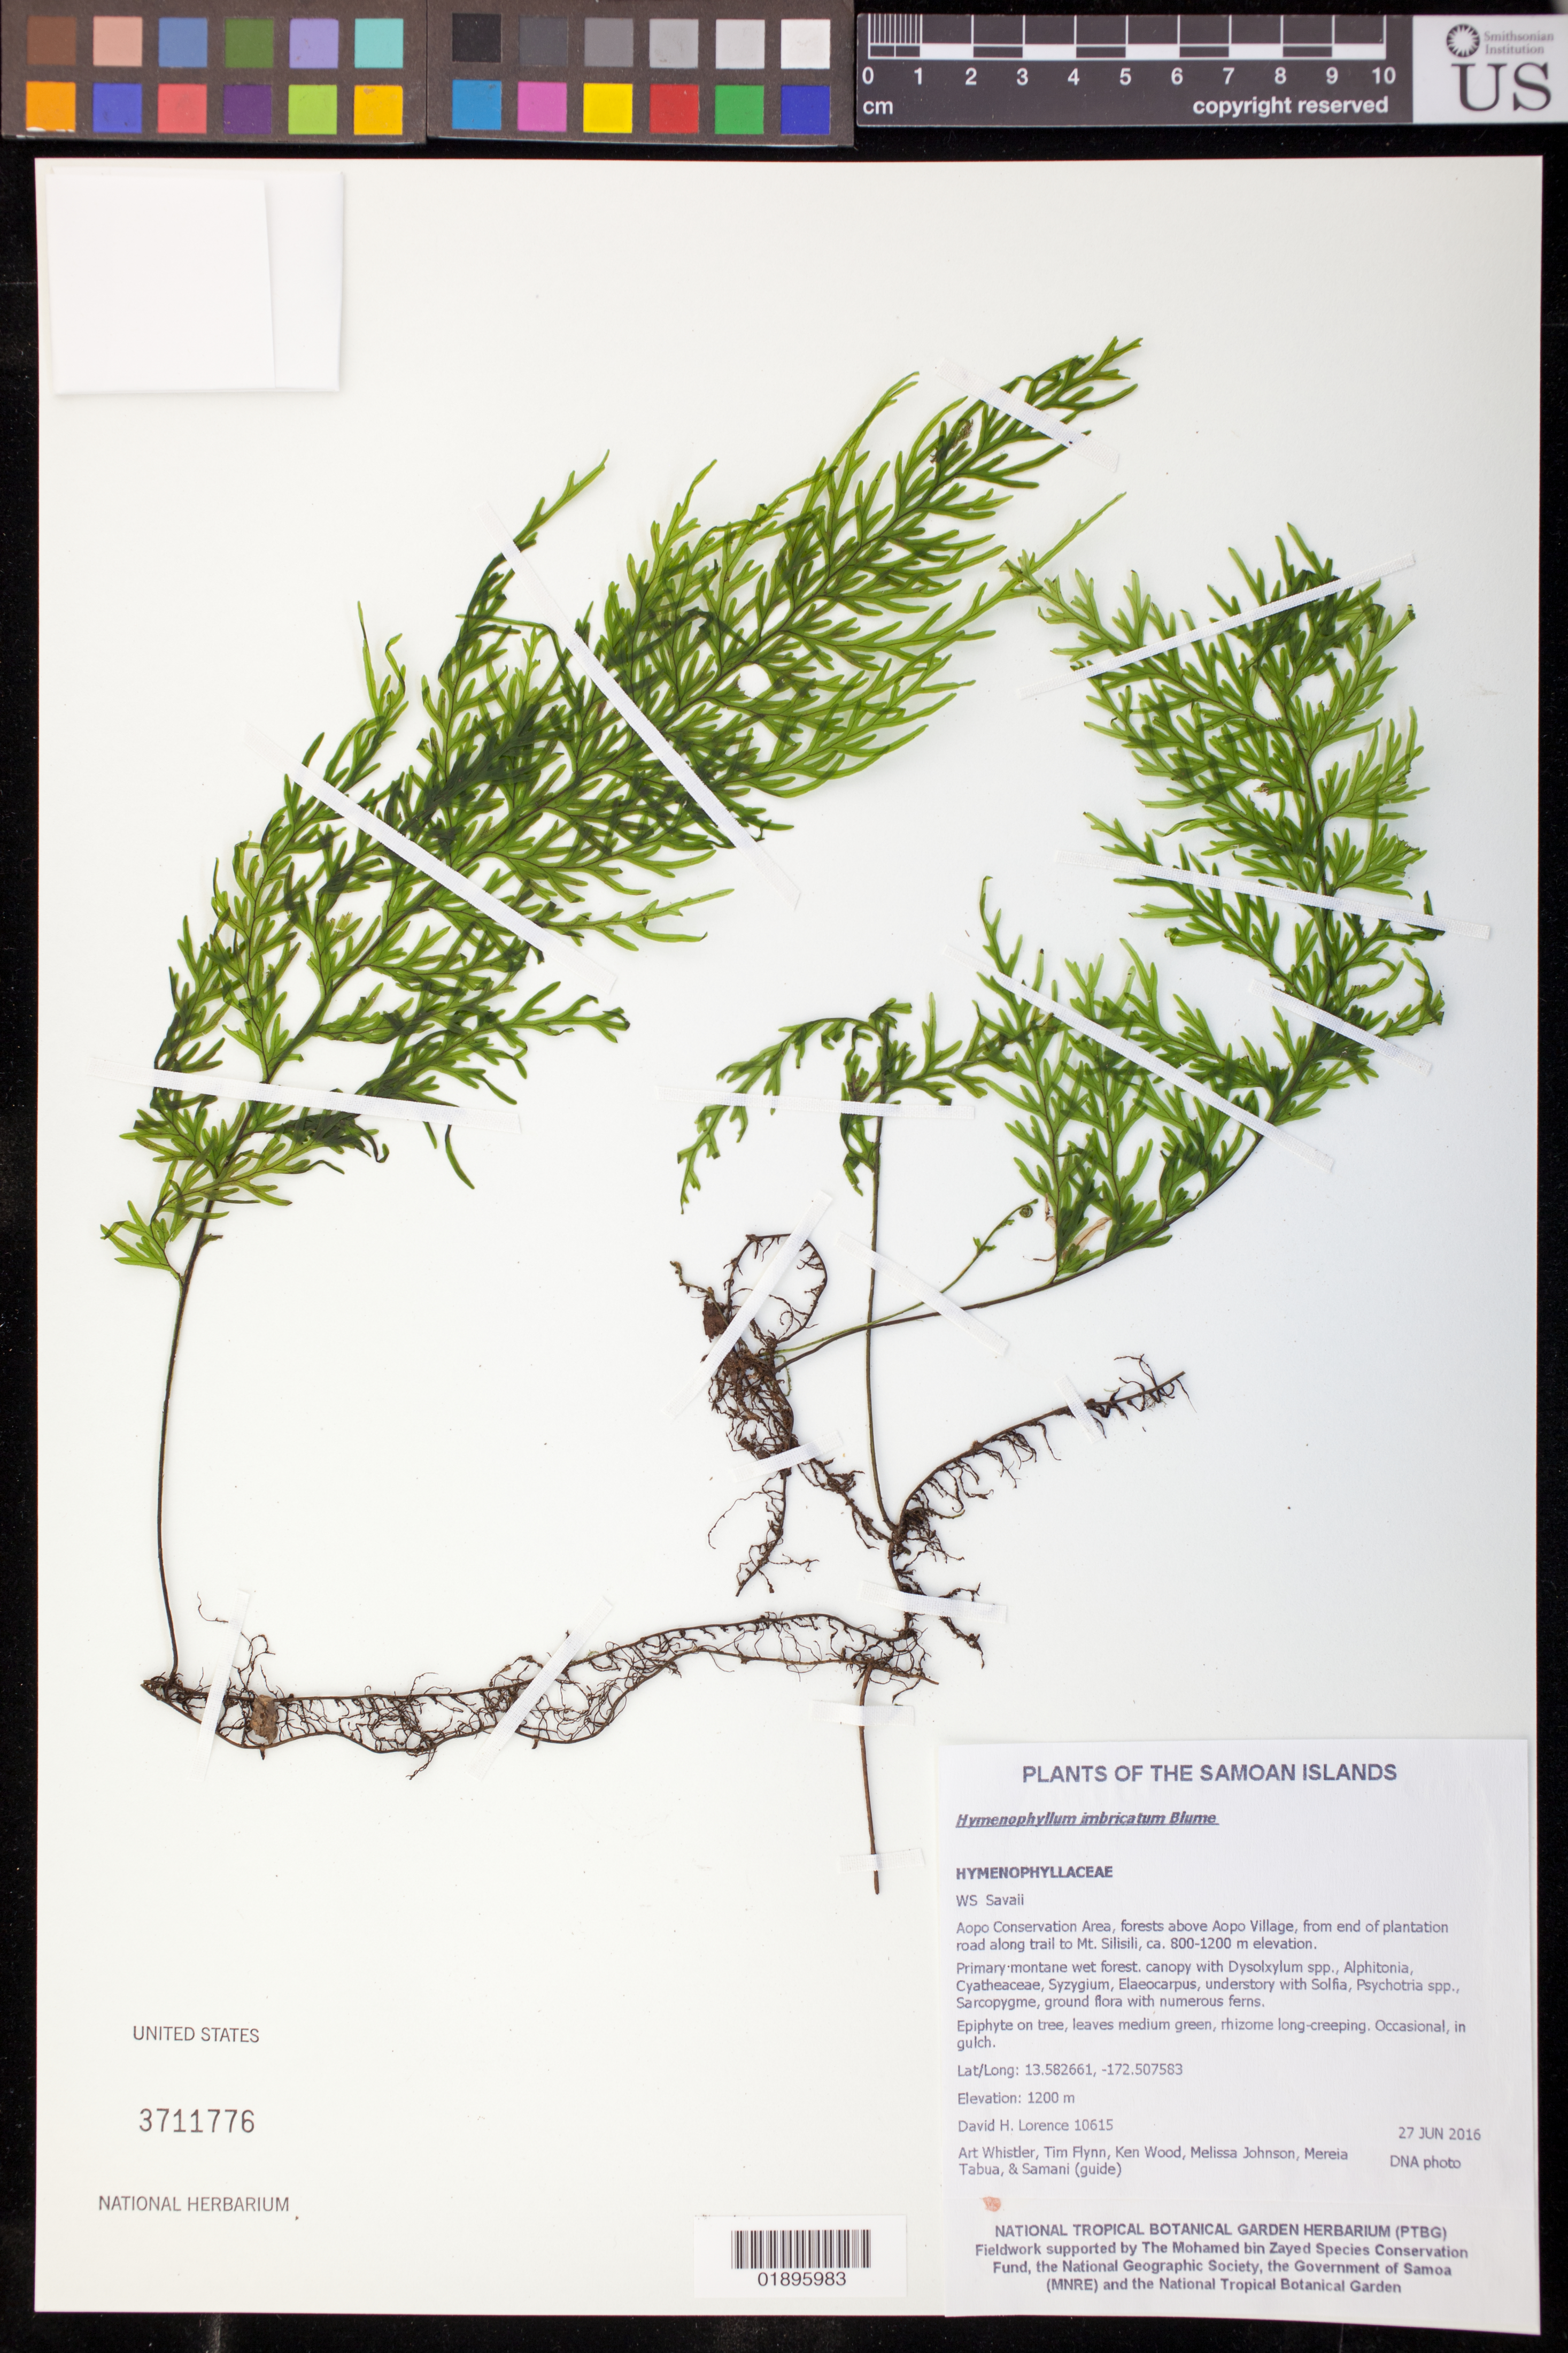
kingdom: Plantae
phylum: Tracheophyta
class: Polypodiopsida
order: Hymenophyllales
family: Hymenophyllaceae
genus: Hymenophyllum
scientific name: Hymenophyllum imbricatum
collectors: D. Lorence, A. Whistler, J. Atherton, F. Enoka & J. Pisi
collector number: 10615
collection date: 2016-06-27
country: Samoa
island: Savai'i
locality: Aopo Conservation Area, forests above Aopo Village, from end of plantation road along trail to Mt. Silisili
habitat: Primary montane wet forest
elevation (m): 1200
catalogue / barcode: US 3711776